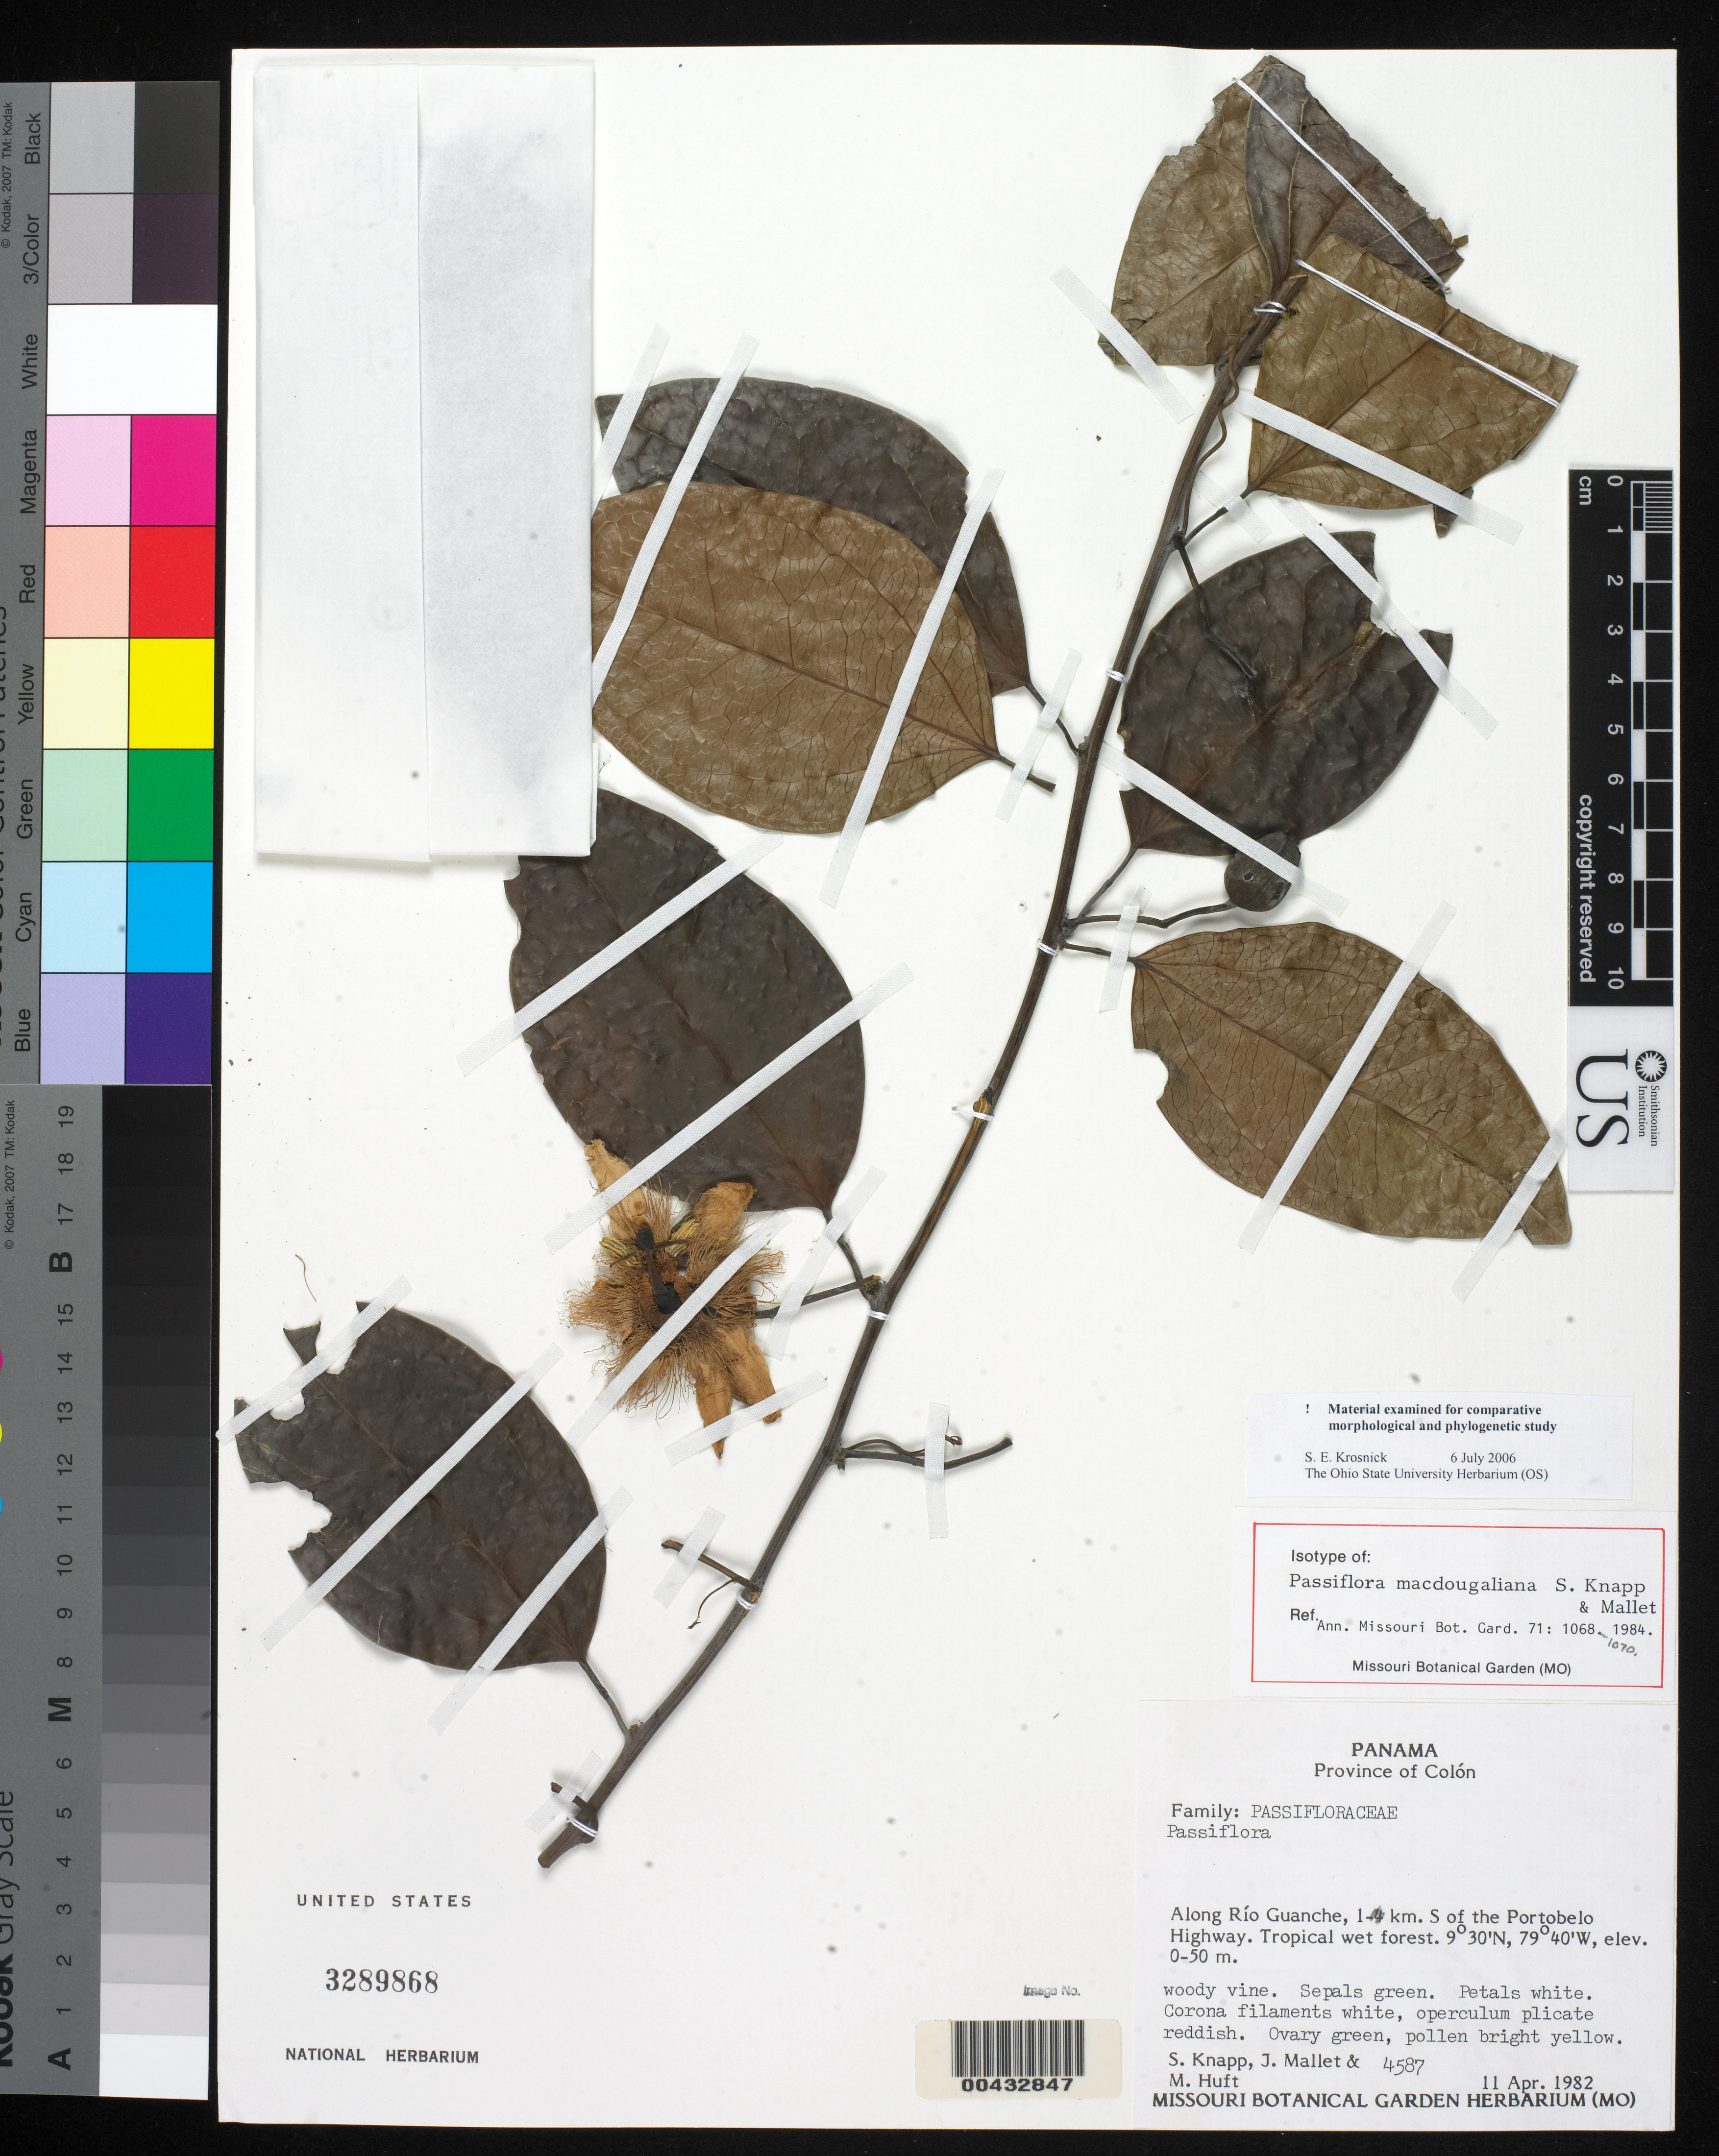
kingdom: Plantae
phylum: Tracheophyta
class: Magnoliopsida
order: Malpighiales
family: Passifloraceae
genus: Passiflora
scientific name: Passiflora macdougaliana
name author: S. Knapp & Mallet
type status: Isotype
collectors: S. Knapp, J. Mallet & M. J. Huft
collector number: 4587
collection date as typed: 11 Apr 1982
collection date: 1982-04-11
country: Panama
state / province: Colón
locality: Along Rio Guanche, 1 km S of Portobelo Highway.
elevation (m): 0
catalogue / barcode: US 3289868